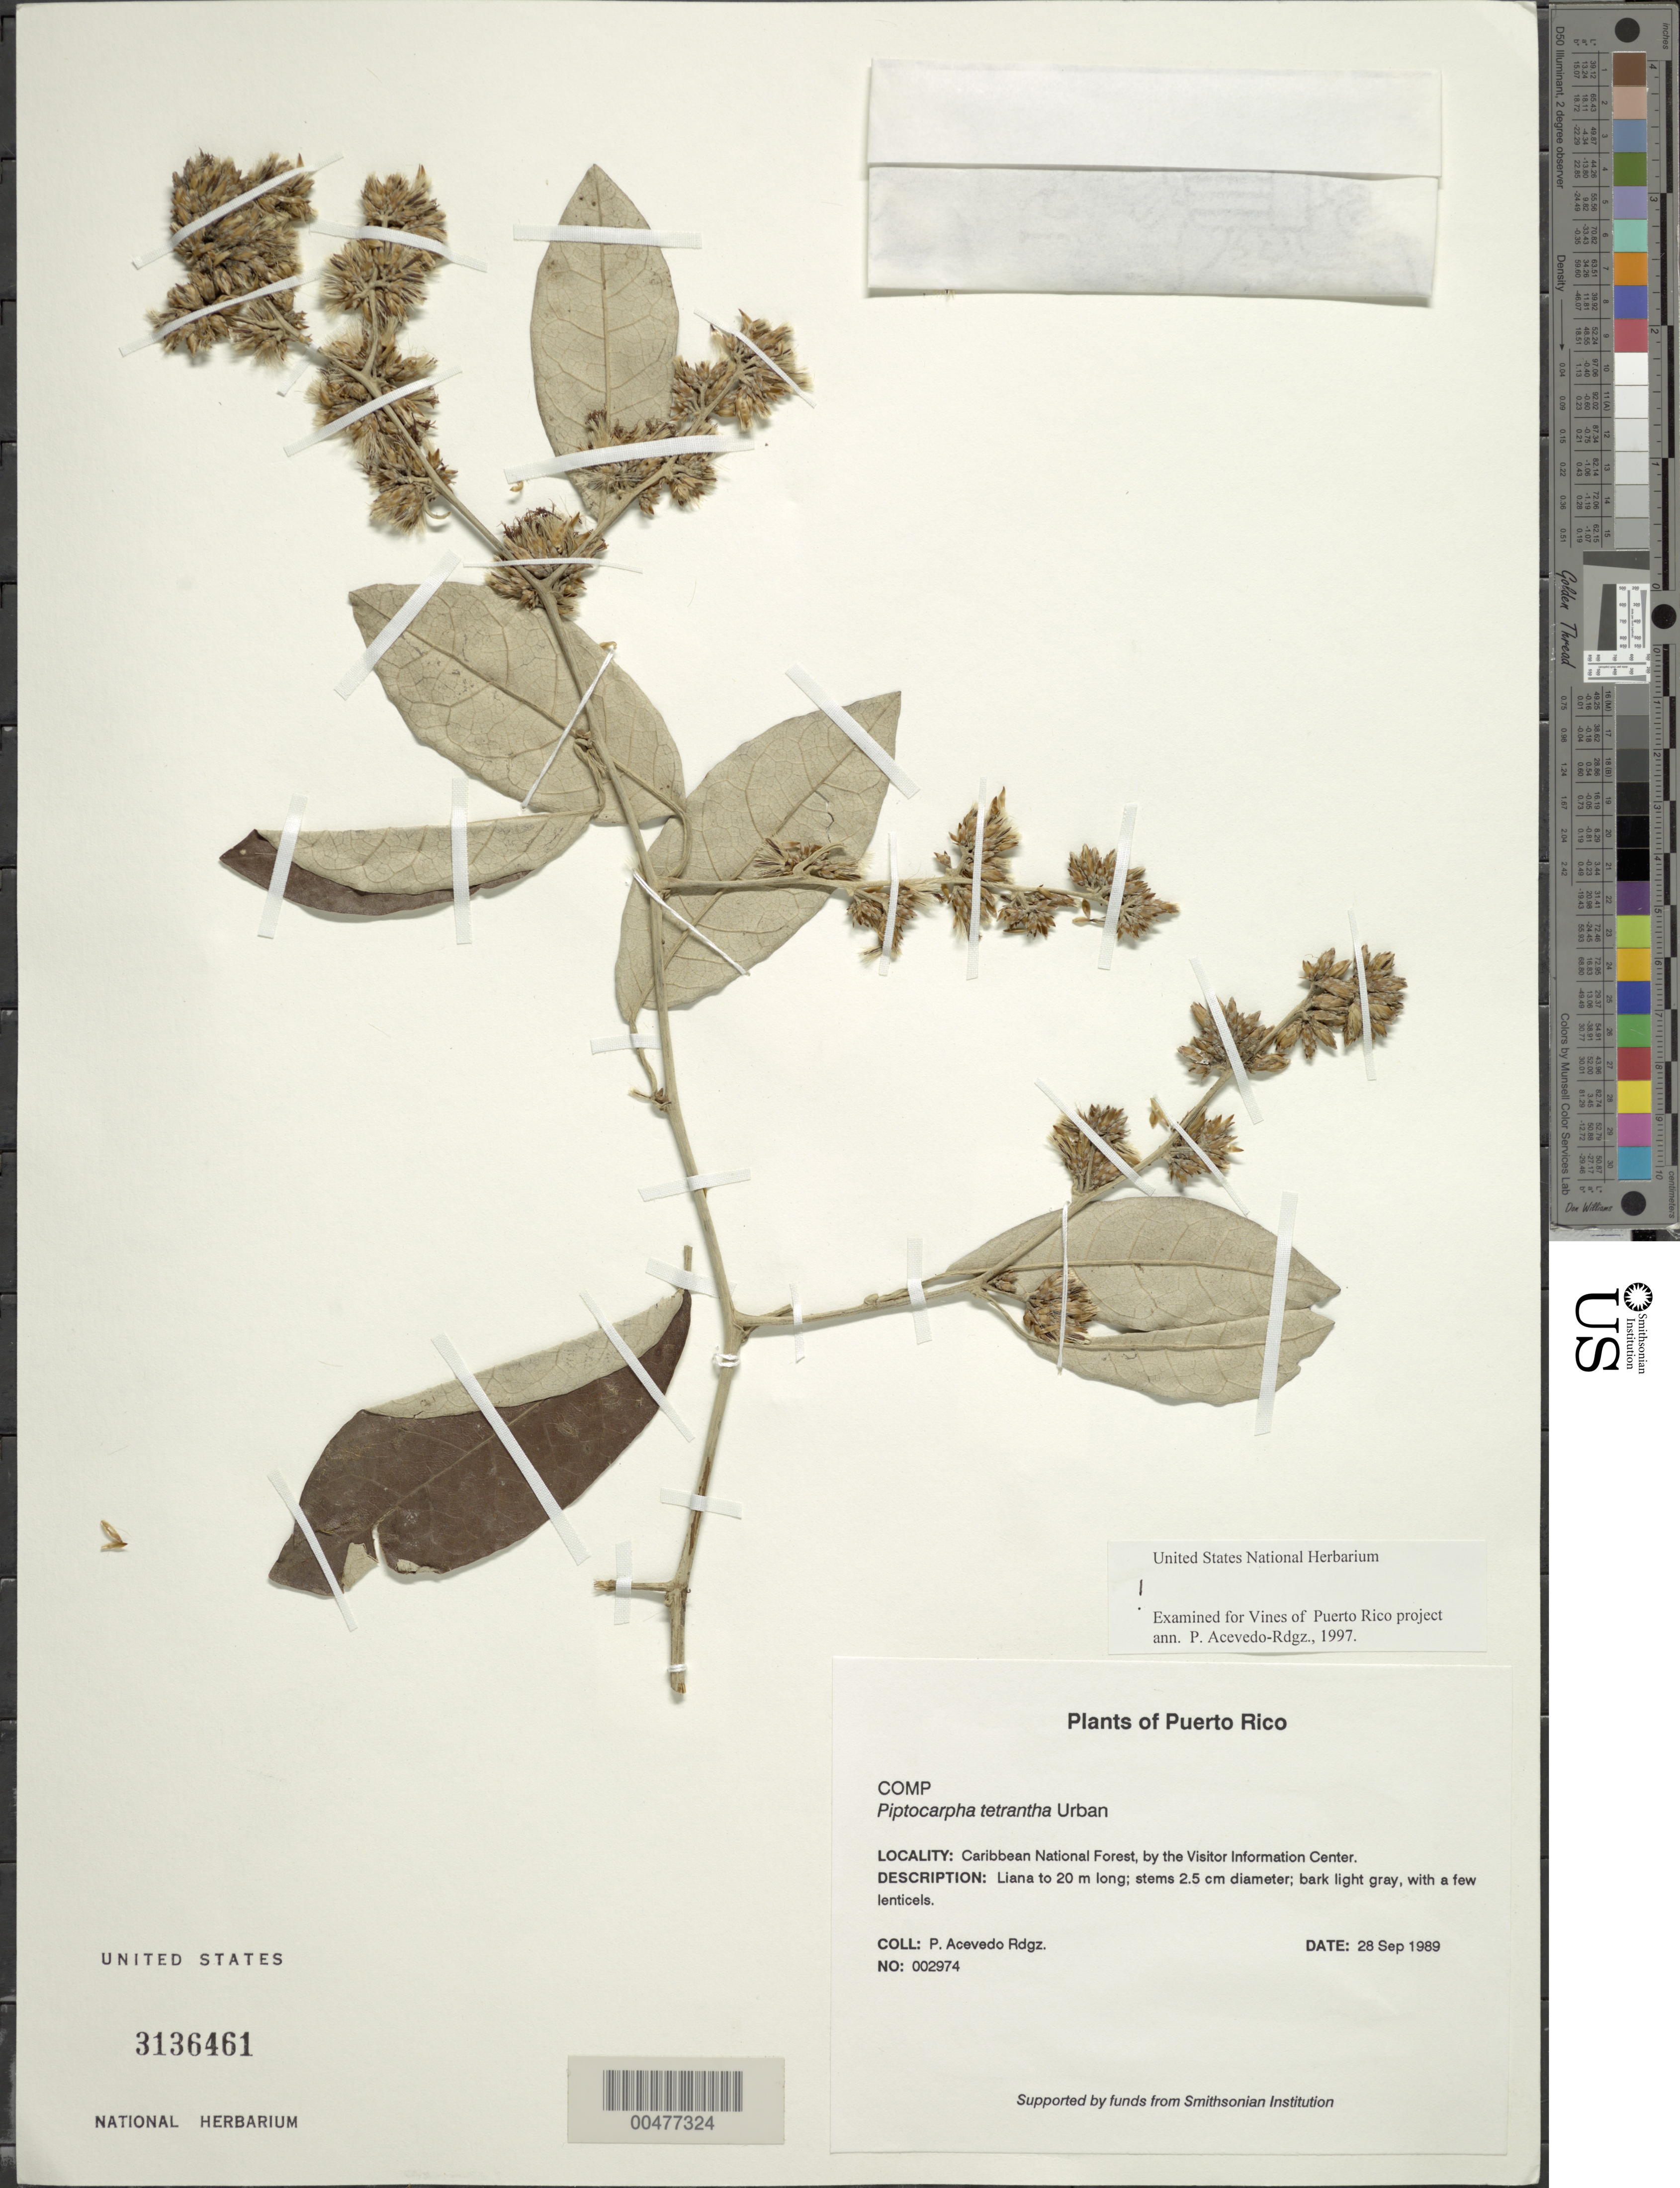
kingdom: Plantae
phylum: Tracheophyta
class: Magnoliopsida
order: Asterales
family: Asteraceae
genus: Piptocarpha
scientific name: Piptocarpha tetrantha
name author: Urb.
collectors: P. Acevedo-Rodr.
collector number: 2974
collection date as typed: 28 Sep 1989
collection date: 1989-09-28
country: Puerto Rico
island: Puerto Rico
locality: Caribbean National Forest, by the Visitor Information Center.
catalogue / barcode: US 3136461